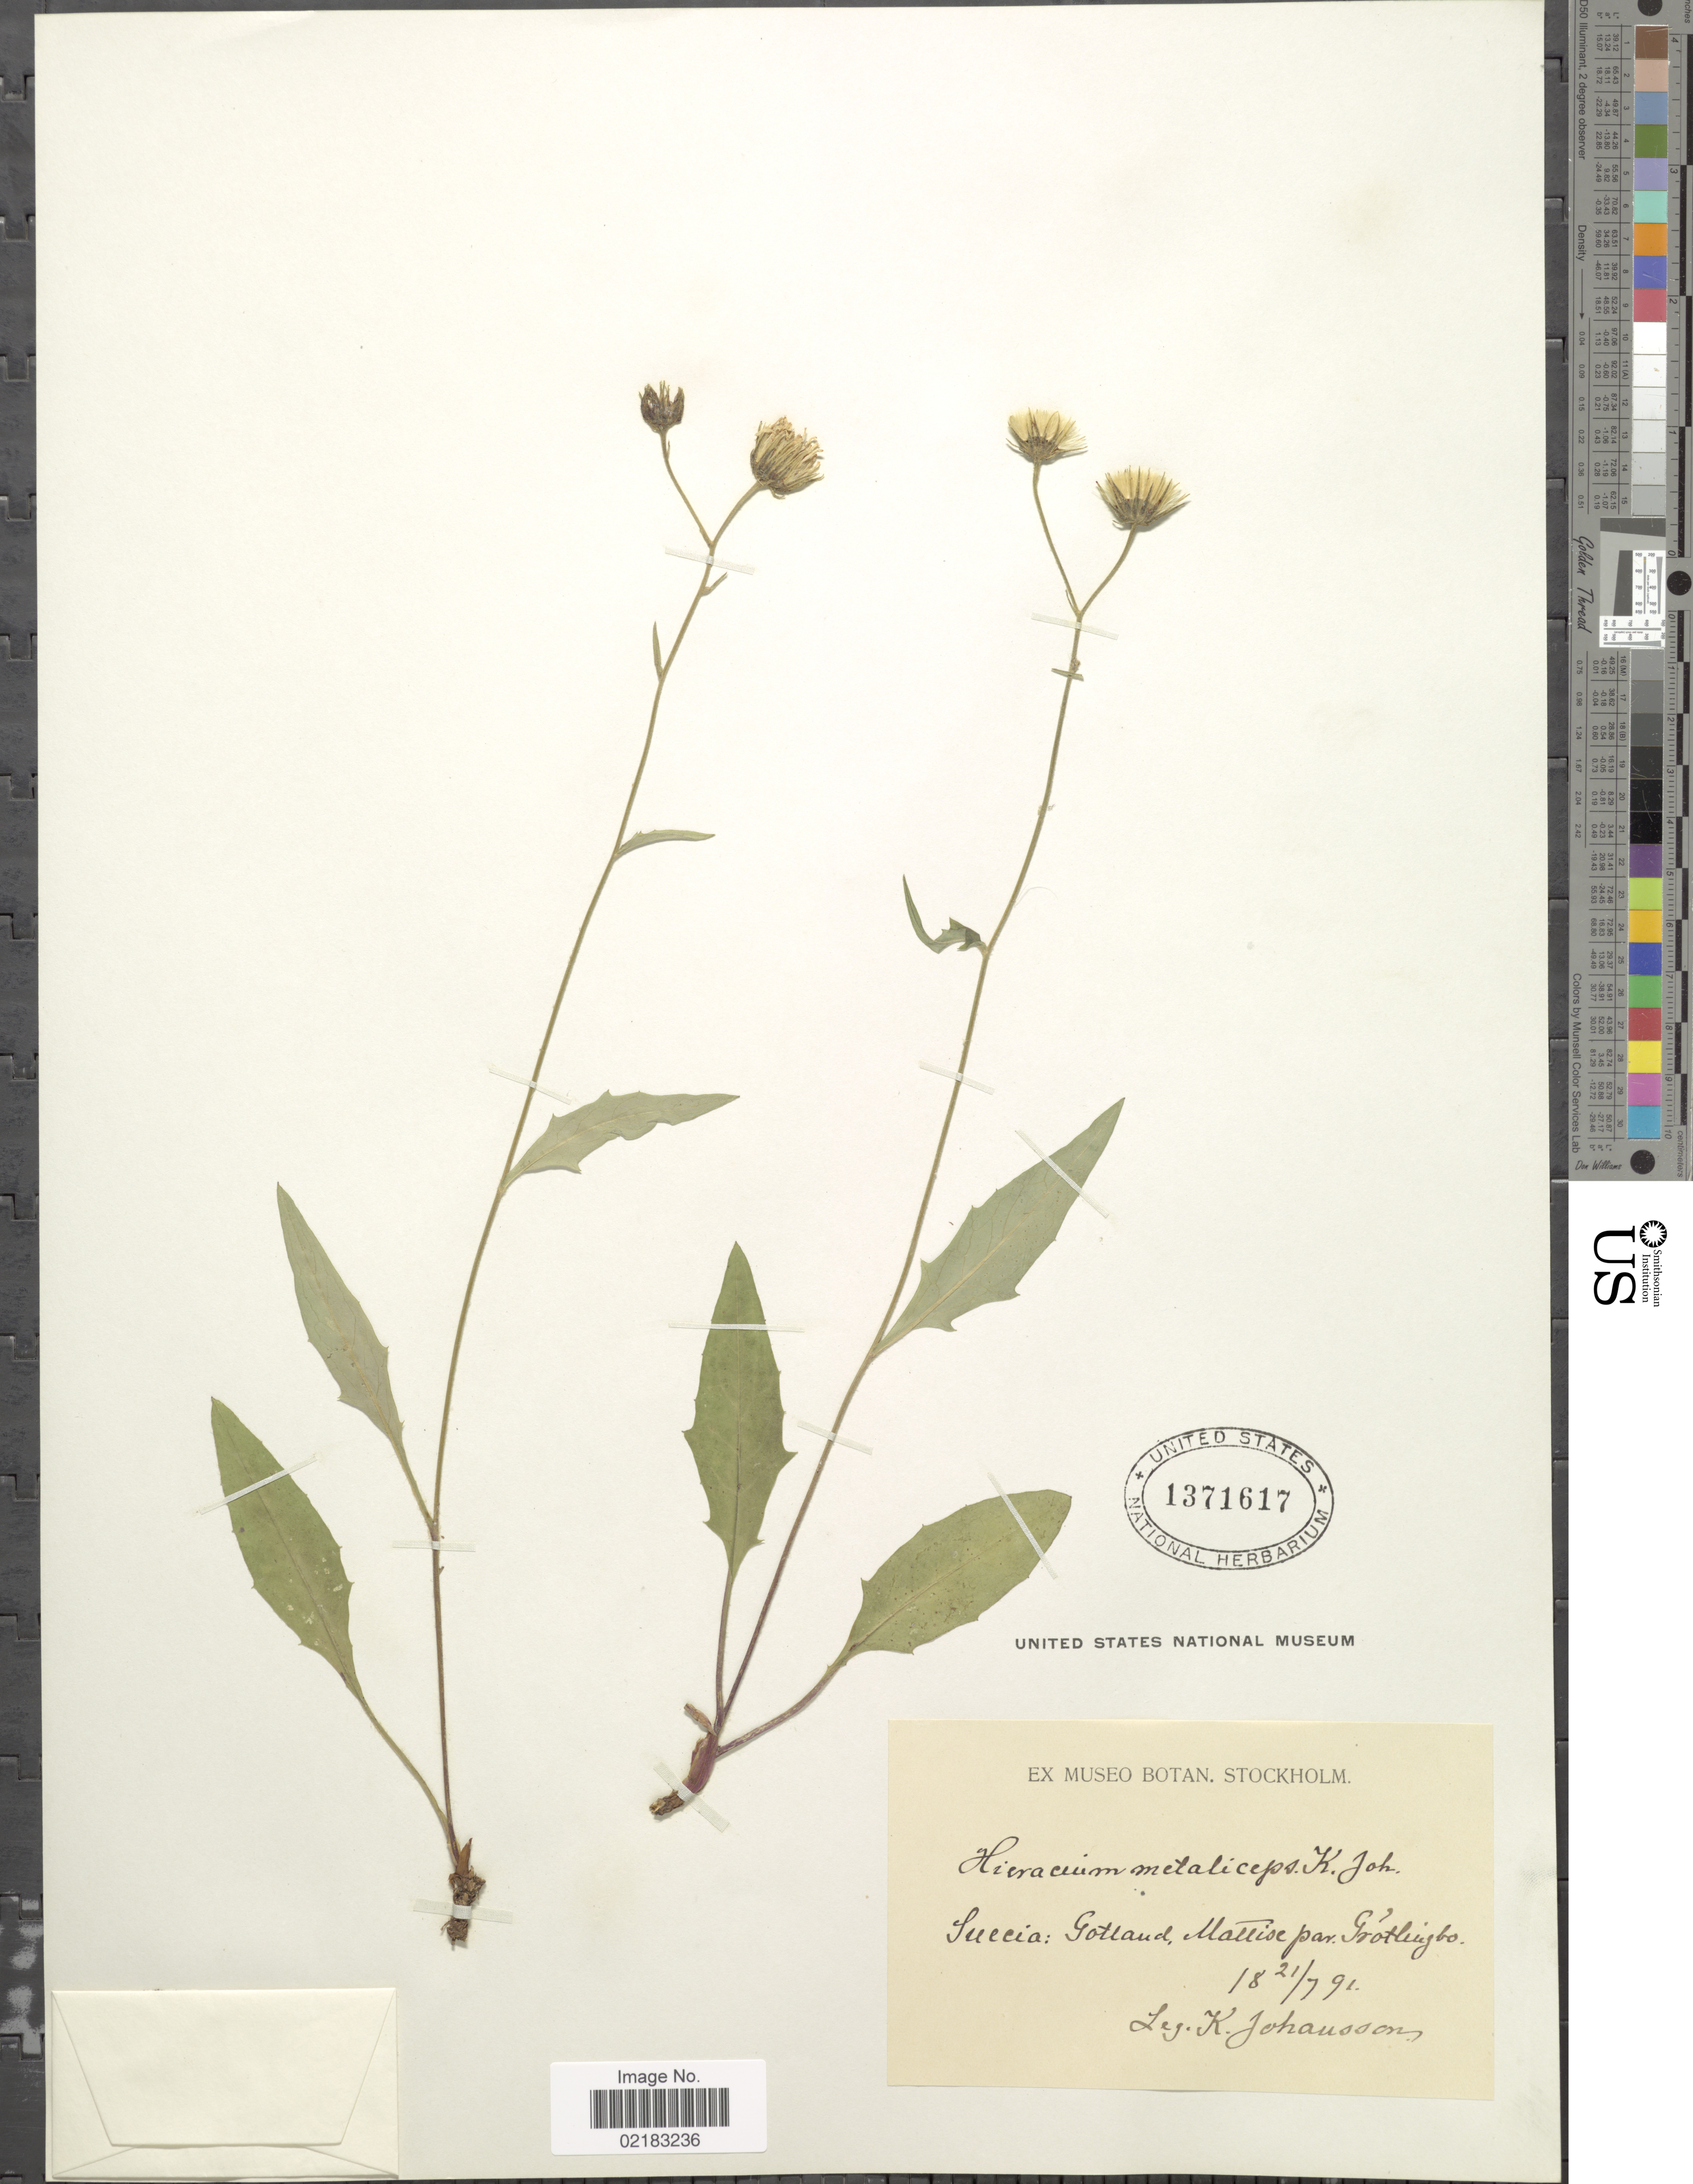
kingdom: Plantae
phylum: Tracheophyta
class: Magnoliopsida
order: Asterales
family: Asteraceae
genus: Hieracium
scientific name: Hieracium metaliceps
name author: (Johanss.) Dahlst.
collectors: K. Johansson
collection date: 1891-09-21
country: Sweden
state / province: Gotland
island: Gotland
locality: Suecia: Gotland, Mattise [interpreted] par. Grötlingbo.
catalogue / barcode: US 1371617